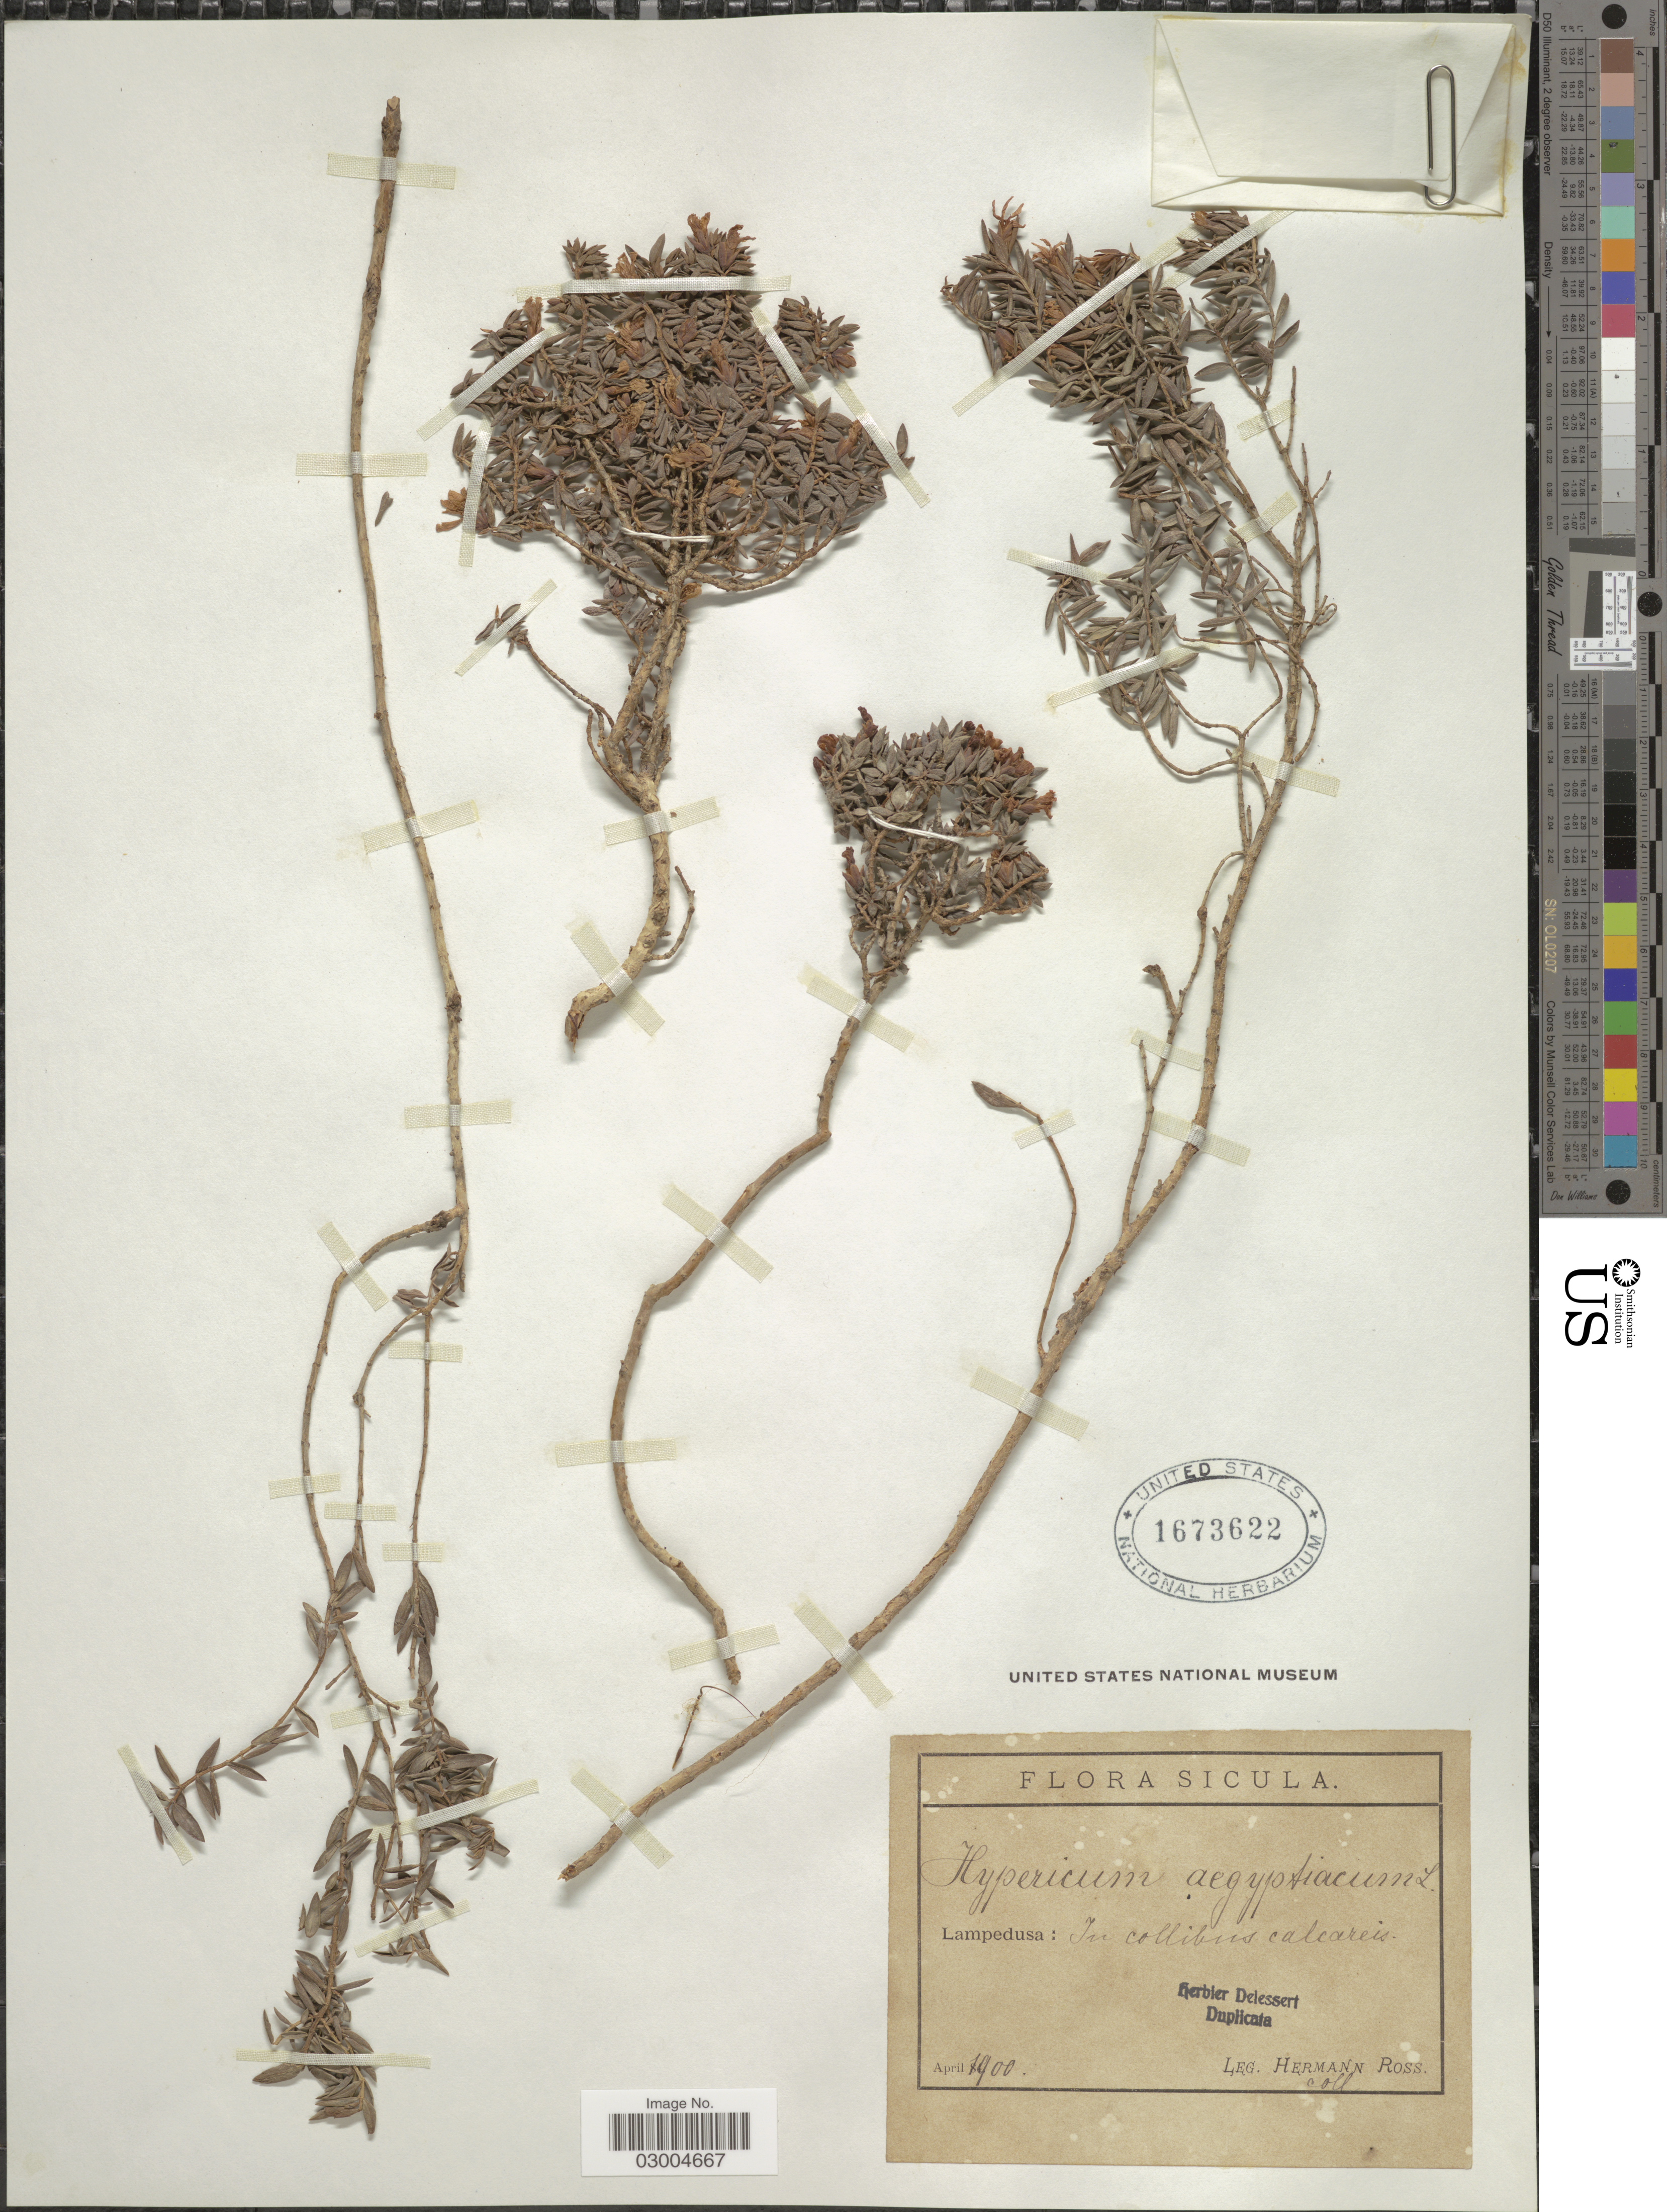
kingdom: Plantae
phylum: Tracheophyta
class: Magnoliopsida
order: Malpighiales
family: Hypericaceae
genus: Hypericum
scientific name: Hypericum aegypticum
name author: L.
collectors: H. Ross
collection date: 1900-04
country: Italy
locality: Sicula. Lampedusa.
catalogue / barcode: US 1673622